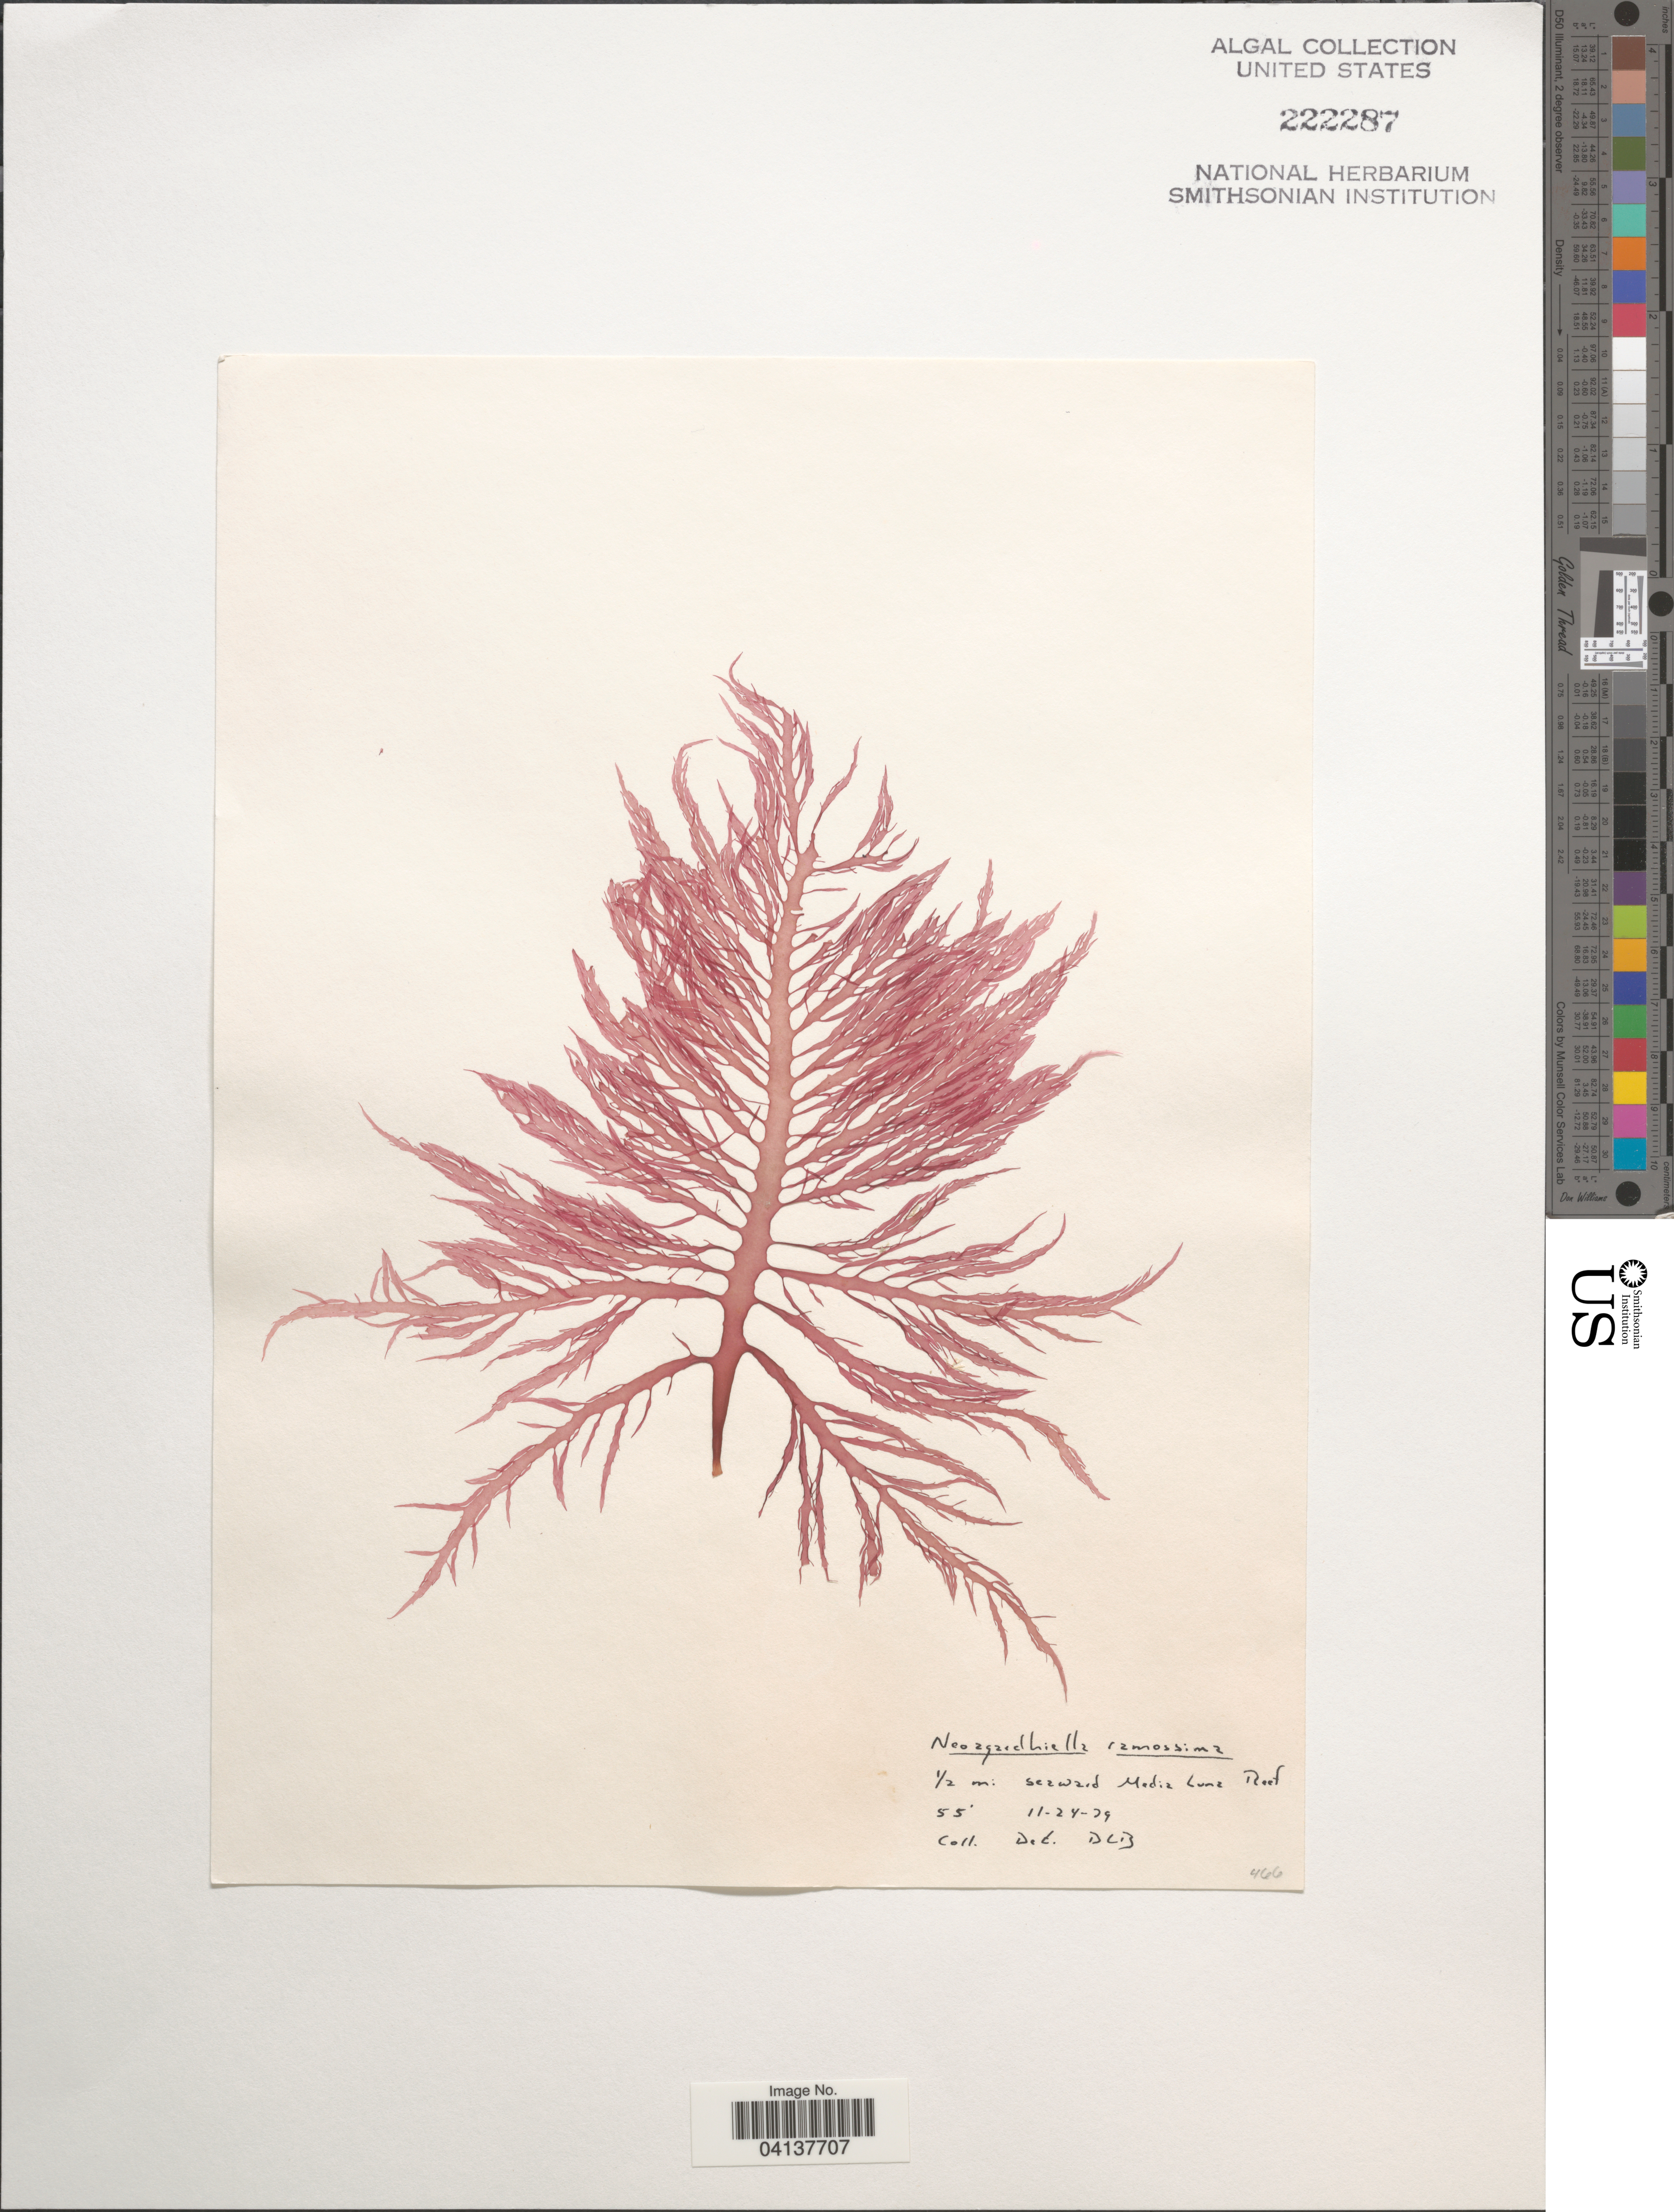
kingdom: Plantae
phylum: Rhodophyta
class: Florideophyceae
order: Gigartinales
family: Solieriaceae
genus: Agardhiella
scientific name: Agardhiella ramosissima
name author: (Harv.) Kylin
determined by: Algae name updating Project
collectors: D. L. B.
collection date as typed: Transcribed d/m/y: 24/11/79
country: Puerto Rico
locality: ½ mi seaward Media Luna Reef.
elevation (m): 17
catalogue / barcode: US 222287